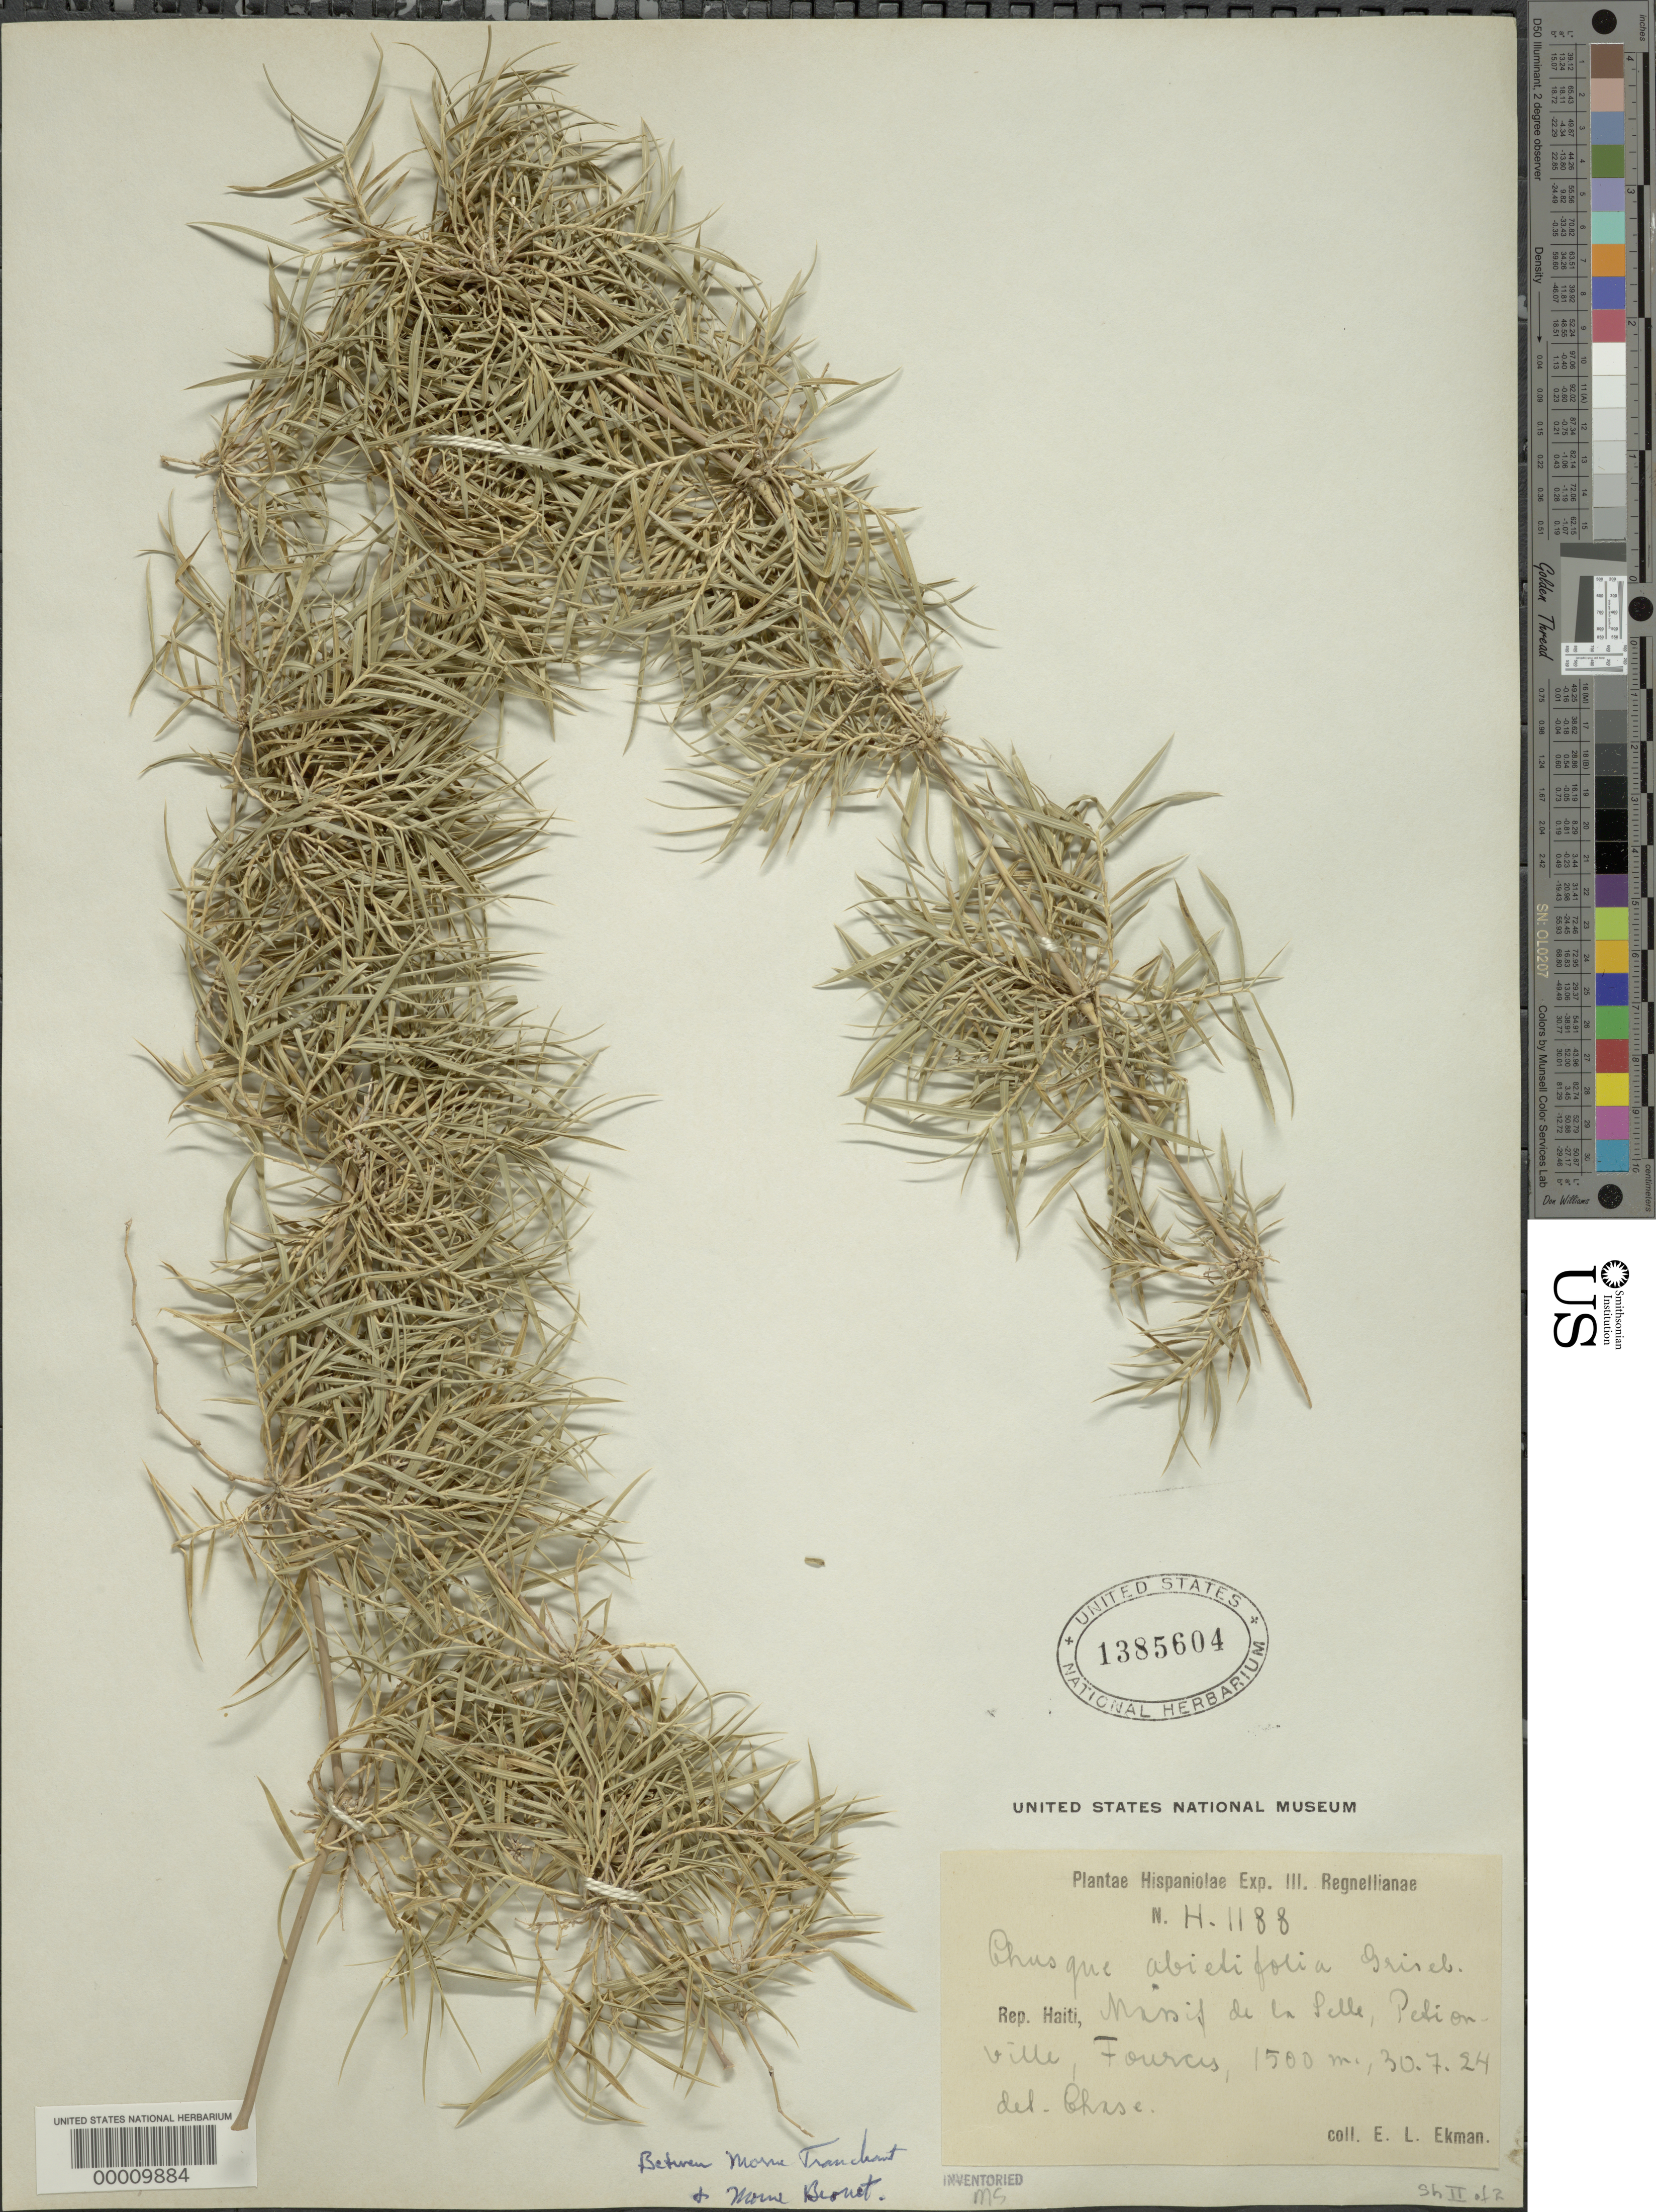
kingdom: Plantae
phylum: Tracheophyta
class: Liliopsida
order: Poales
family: Poaceae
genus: Chusquea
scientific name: Chusquea abietifolia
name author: Griseb.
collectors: E. L. Ekman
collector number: H.1188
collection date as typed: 30 Jul 1924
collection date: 1924-07-30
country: Haiti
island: Hispaniola Island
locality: Massif de la selle, petionville, fources, between morne tranchant and morne brouet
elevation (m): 1500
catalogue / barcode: US 1385604